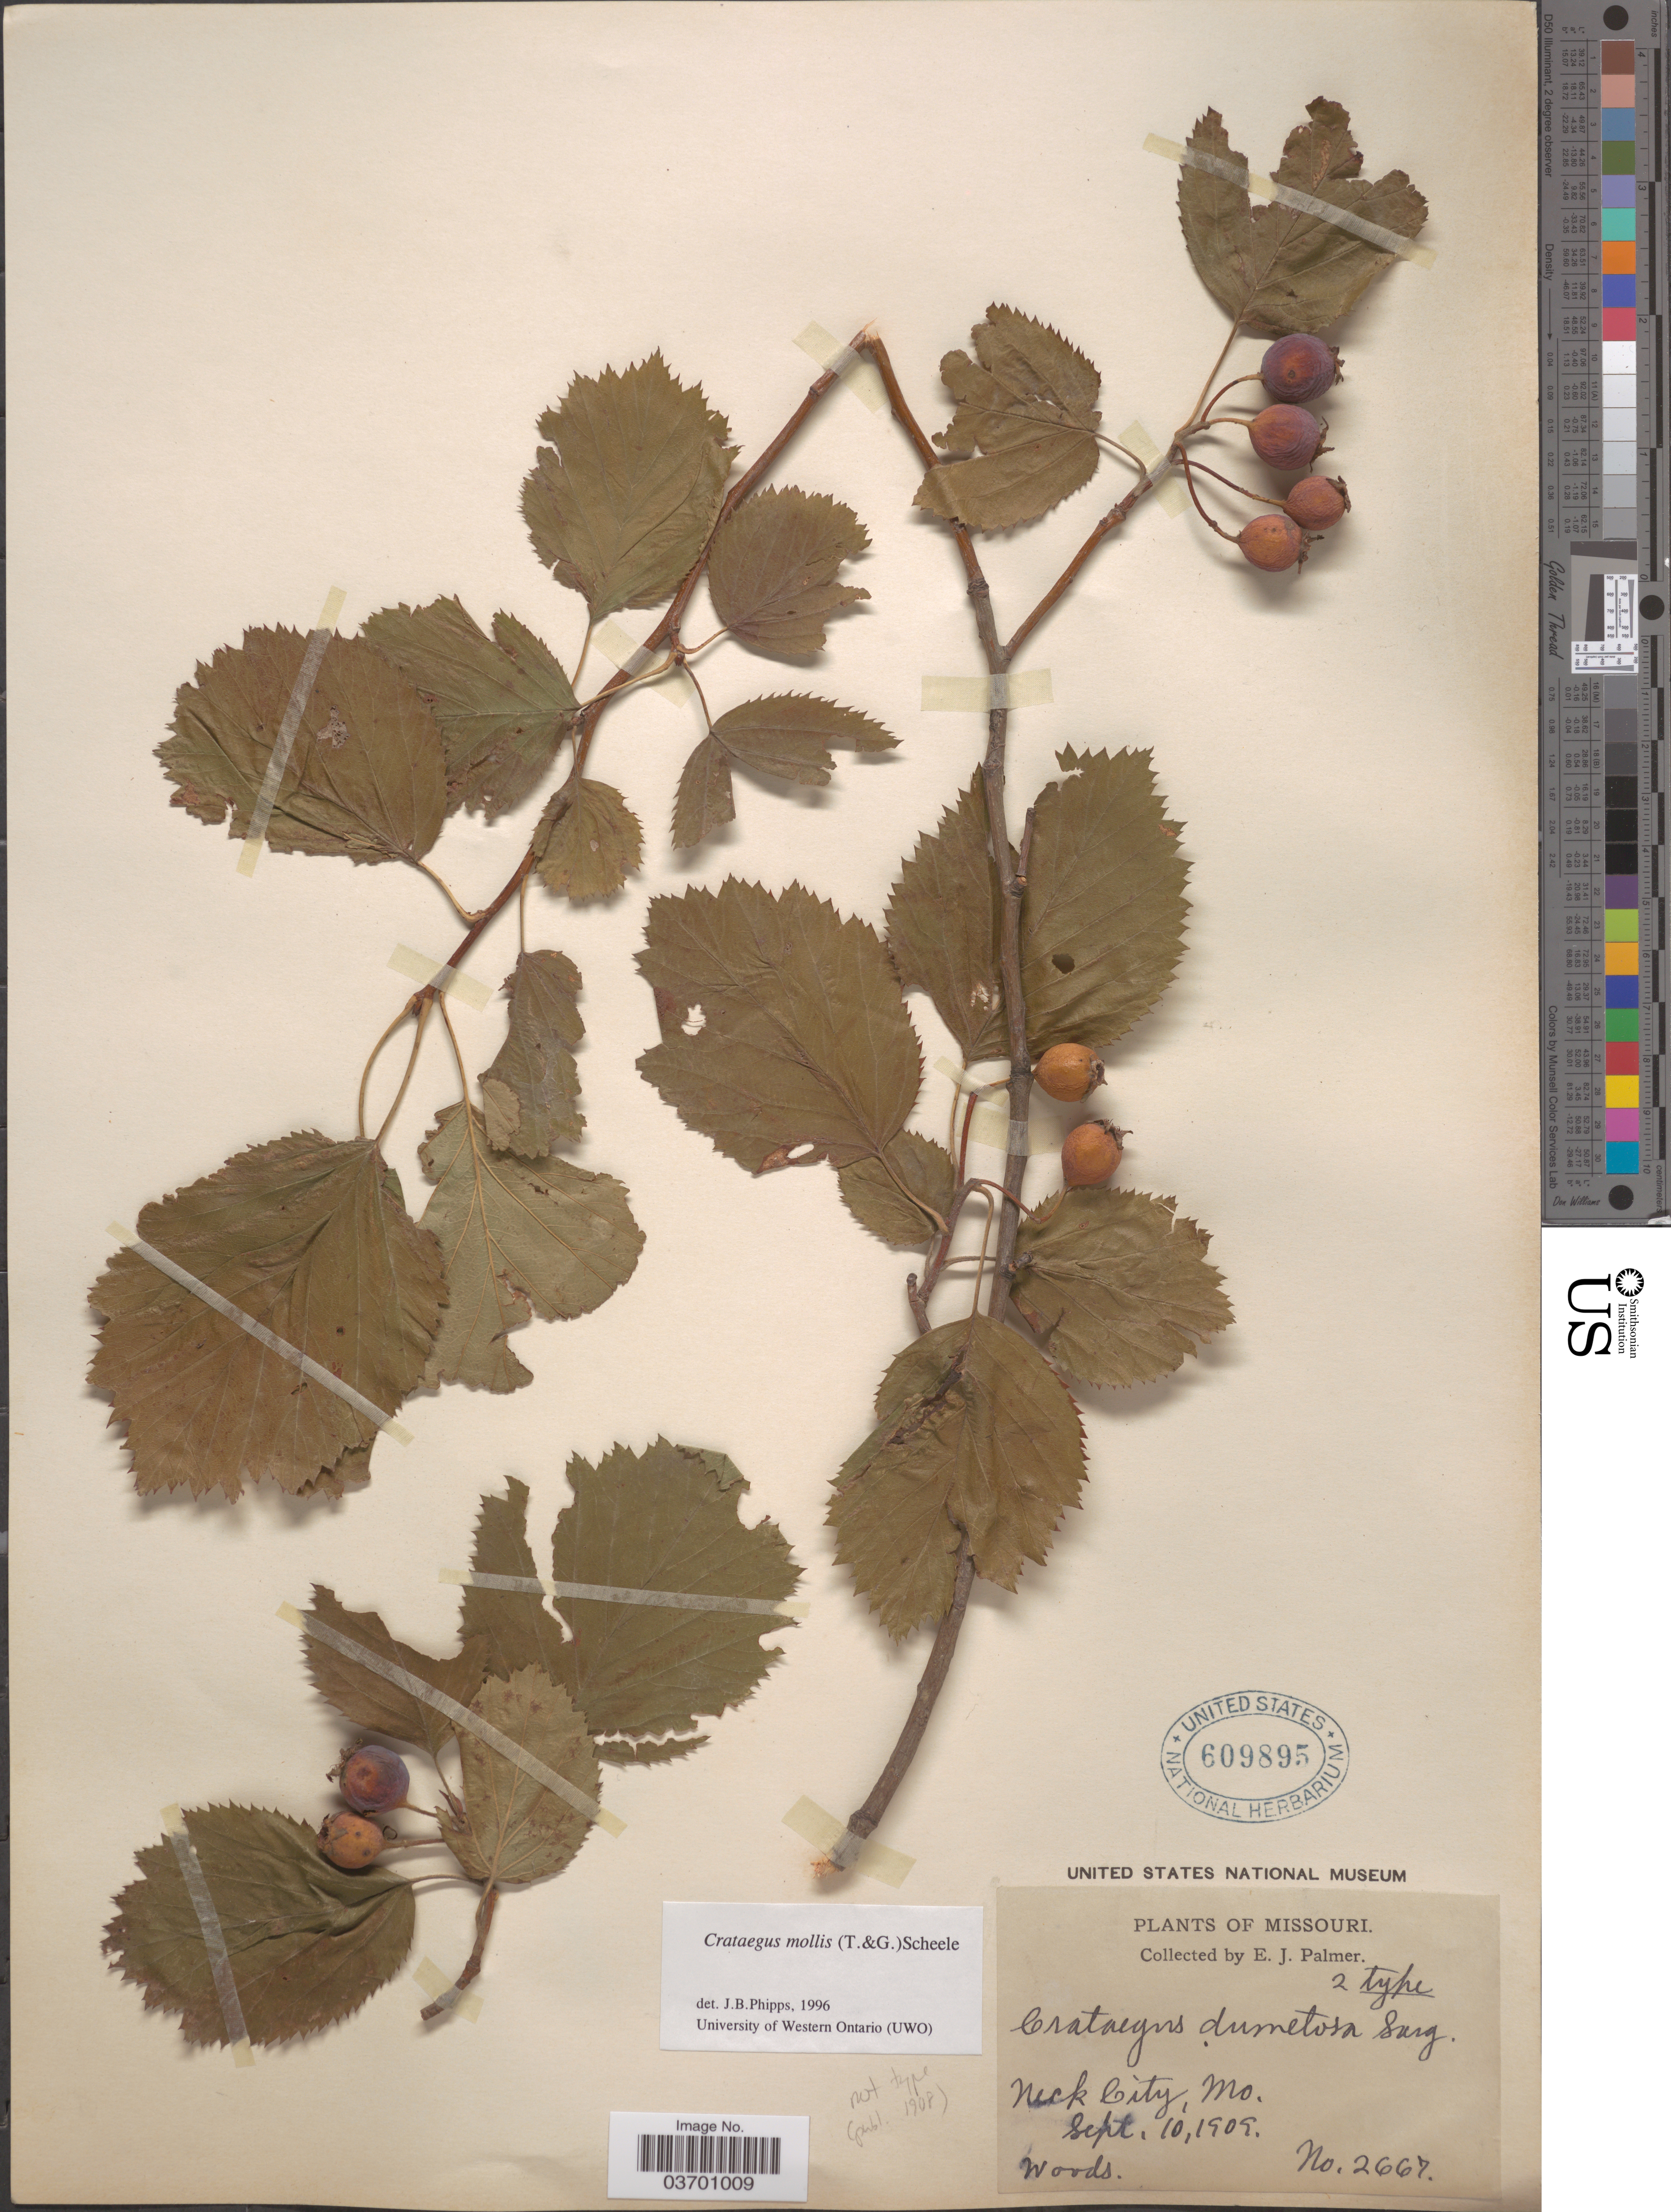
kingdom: Plantae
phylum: Tracheophyta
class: Magnoliopsida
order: Rosales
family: Rosaceae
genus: Crataegus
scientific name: Crataegus mollis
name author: (Torr. & A. Gray) Scheele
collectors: E. J. Palmer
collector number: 2667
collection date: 1905-09-10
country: United States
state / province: Missouri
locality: Neck City.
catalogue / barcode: US 609895